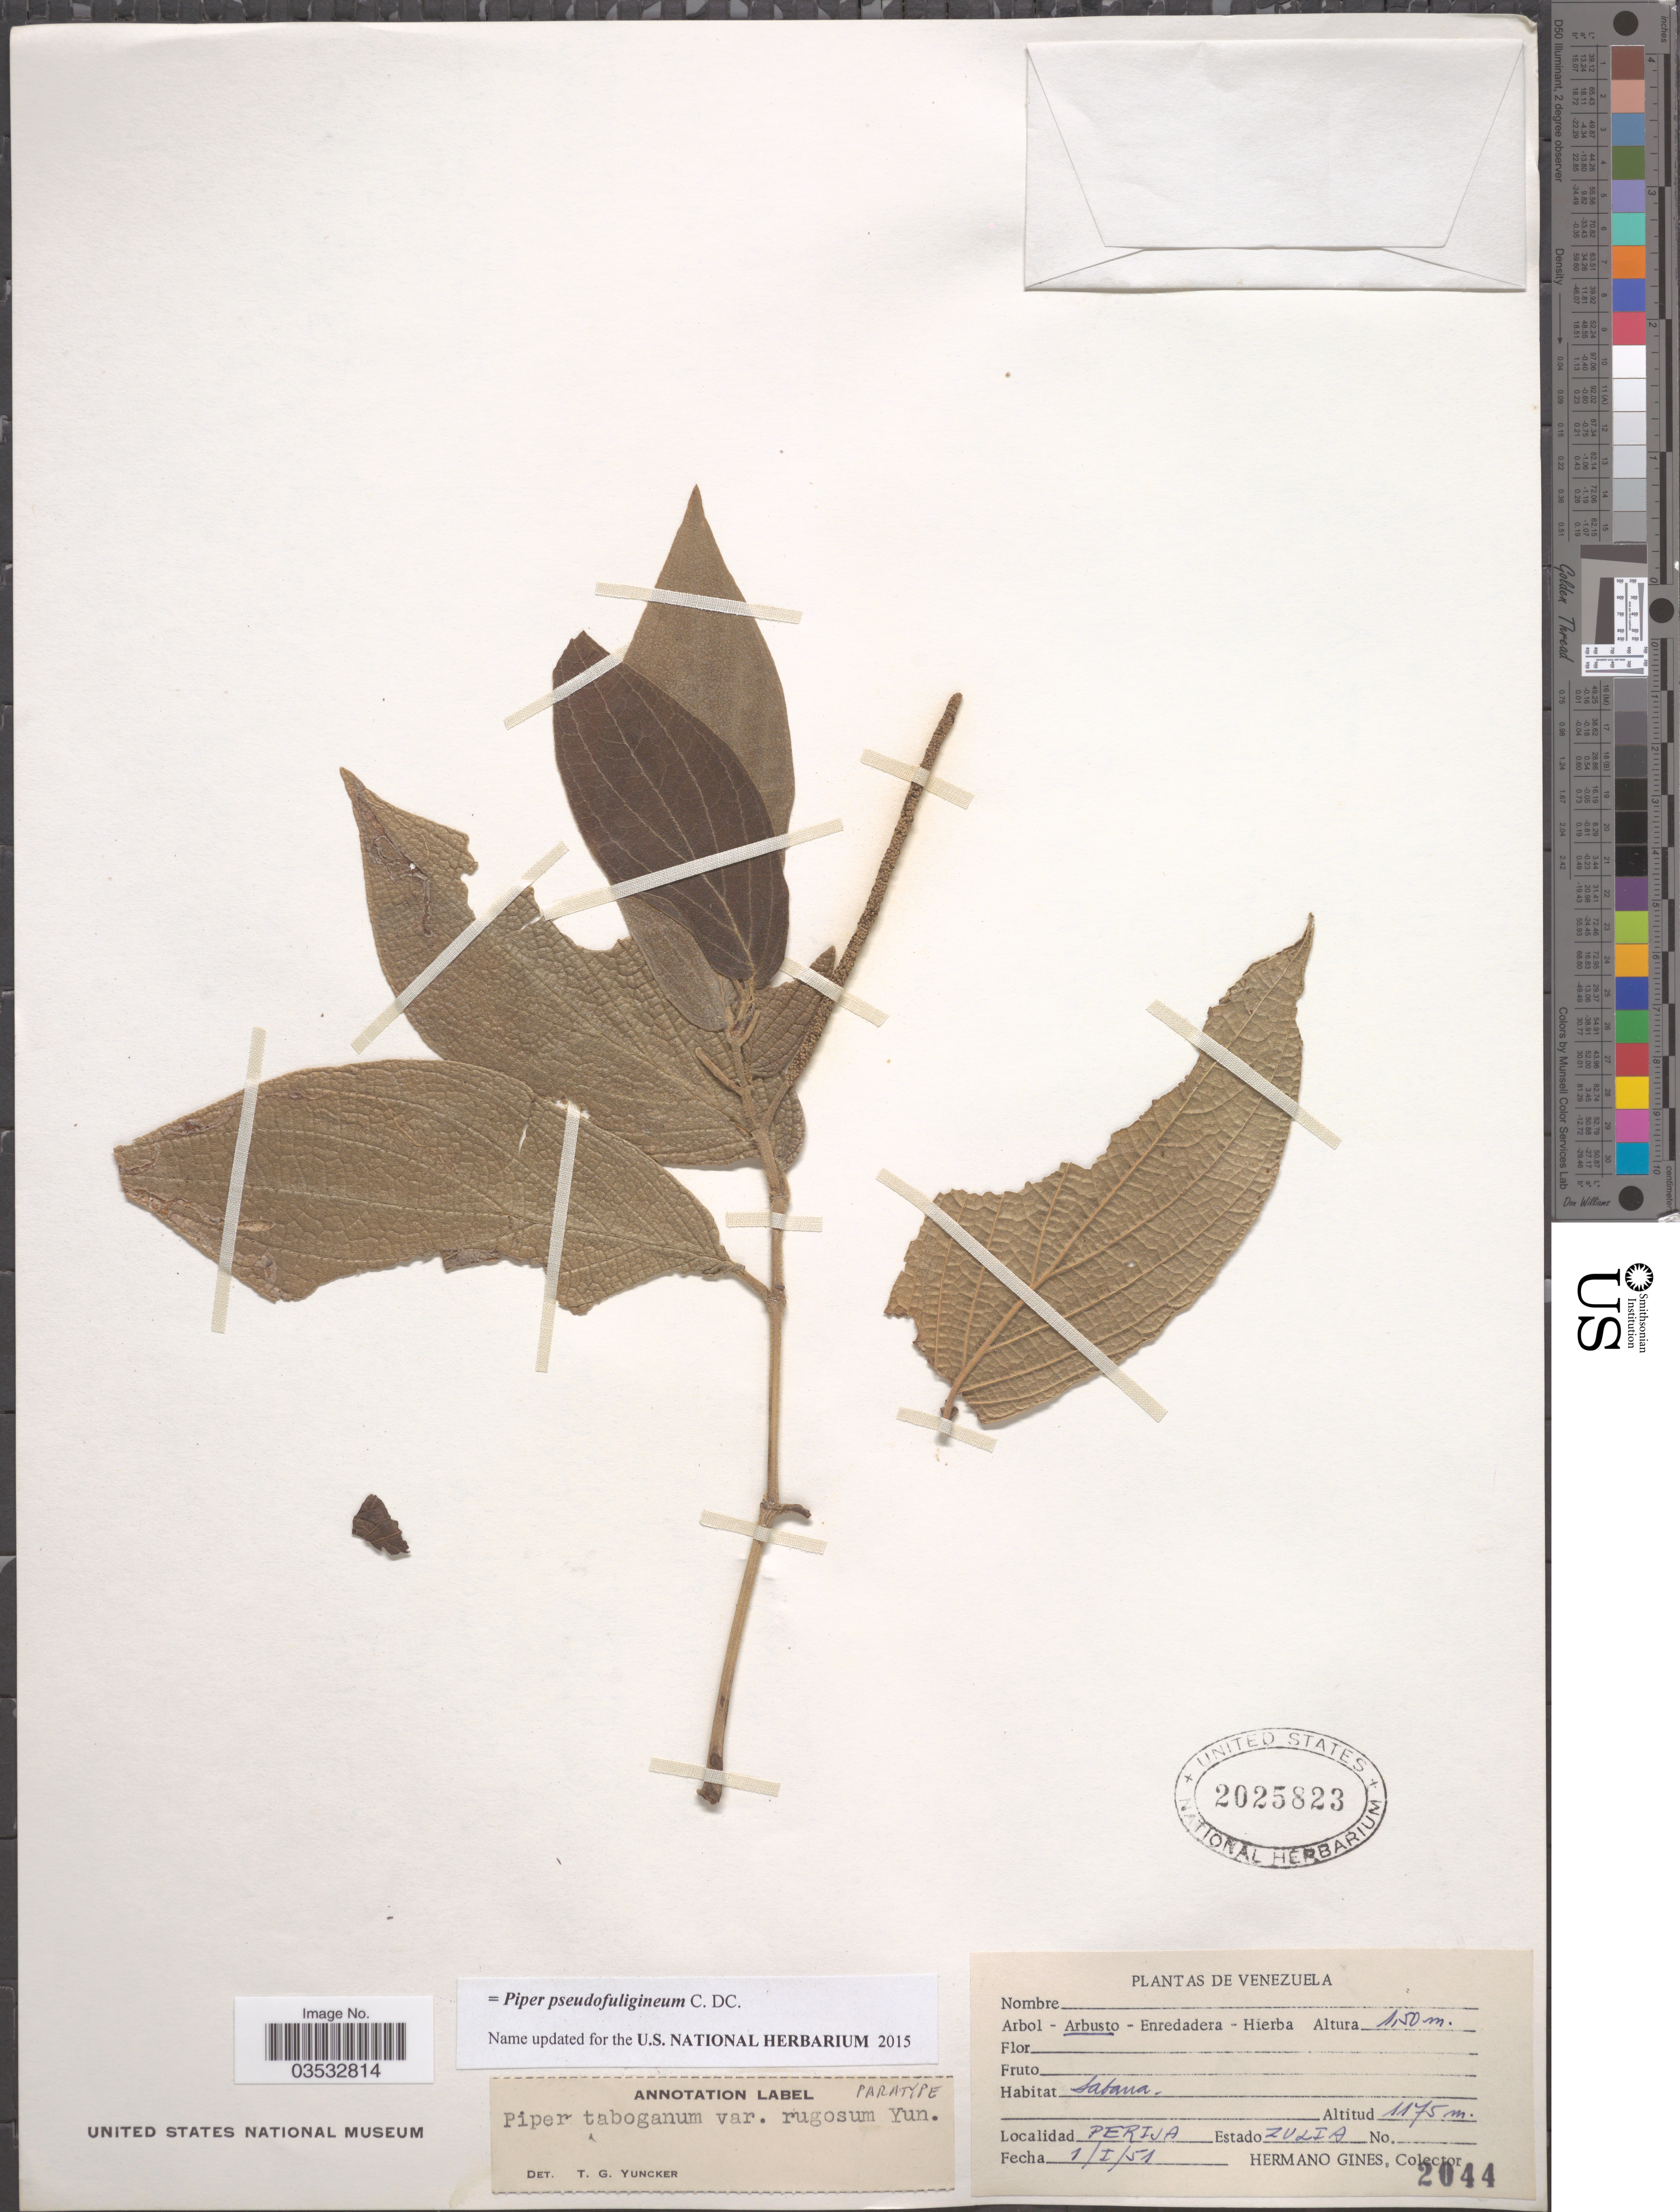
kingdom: Plantae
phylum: Tracheophyta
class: Magnoliopsida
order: Piperales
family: Piperaceae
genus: Piper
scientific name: Piper pseudofuligineum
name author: C. DC.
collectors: Bro. Gines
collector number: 2044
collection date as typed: Transcribed d/m/y: 1/1/51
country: Venezuela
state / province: Zulia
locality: Perija.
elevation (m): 1175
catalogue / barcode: US 2025823